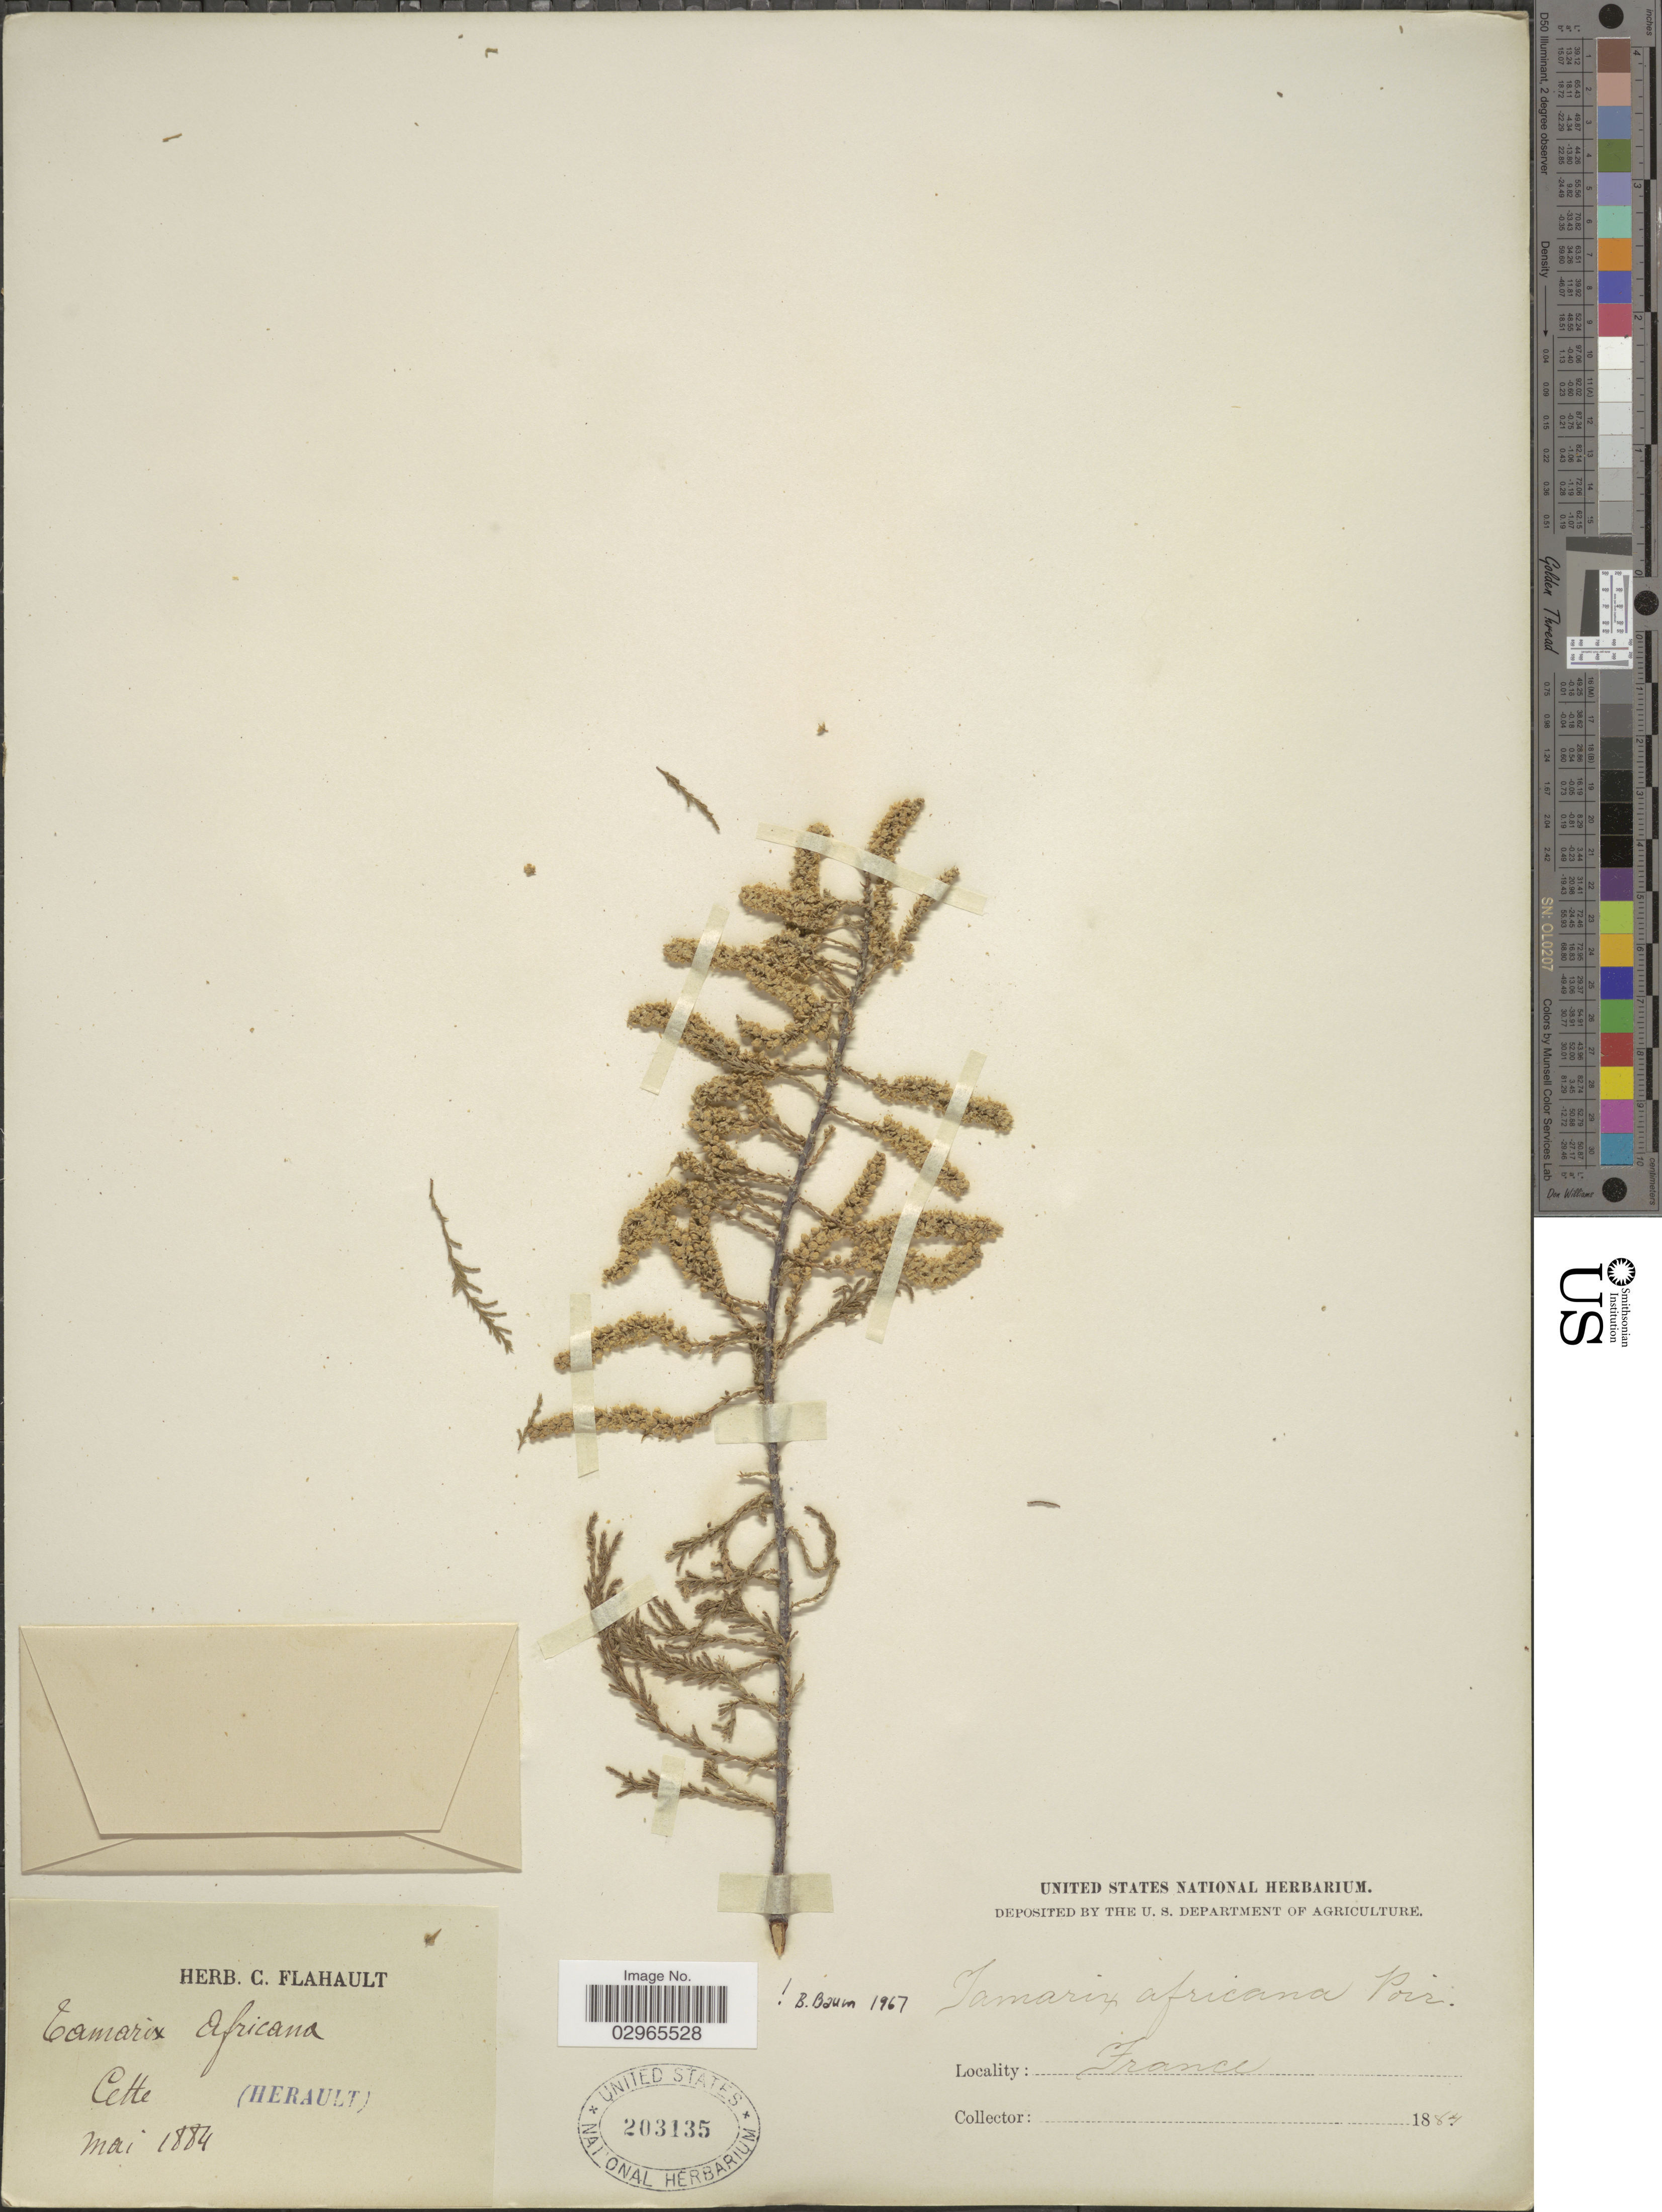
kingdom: Plantae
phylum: Tracheophyta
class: Magnoliopsida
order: Caryophyllales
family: Tamaricaceae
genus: Tamarix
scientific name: Tamarix africana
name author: Poir.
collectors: ex herb. C. Flahault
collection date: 1884-05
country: France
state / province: Occitanie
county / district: Hérault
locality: Cette (Herault).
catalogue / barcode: US 203135